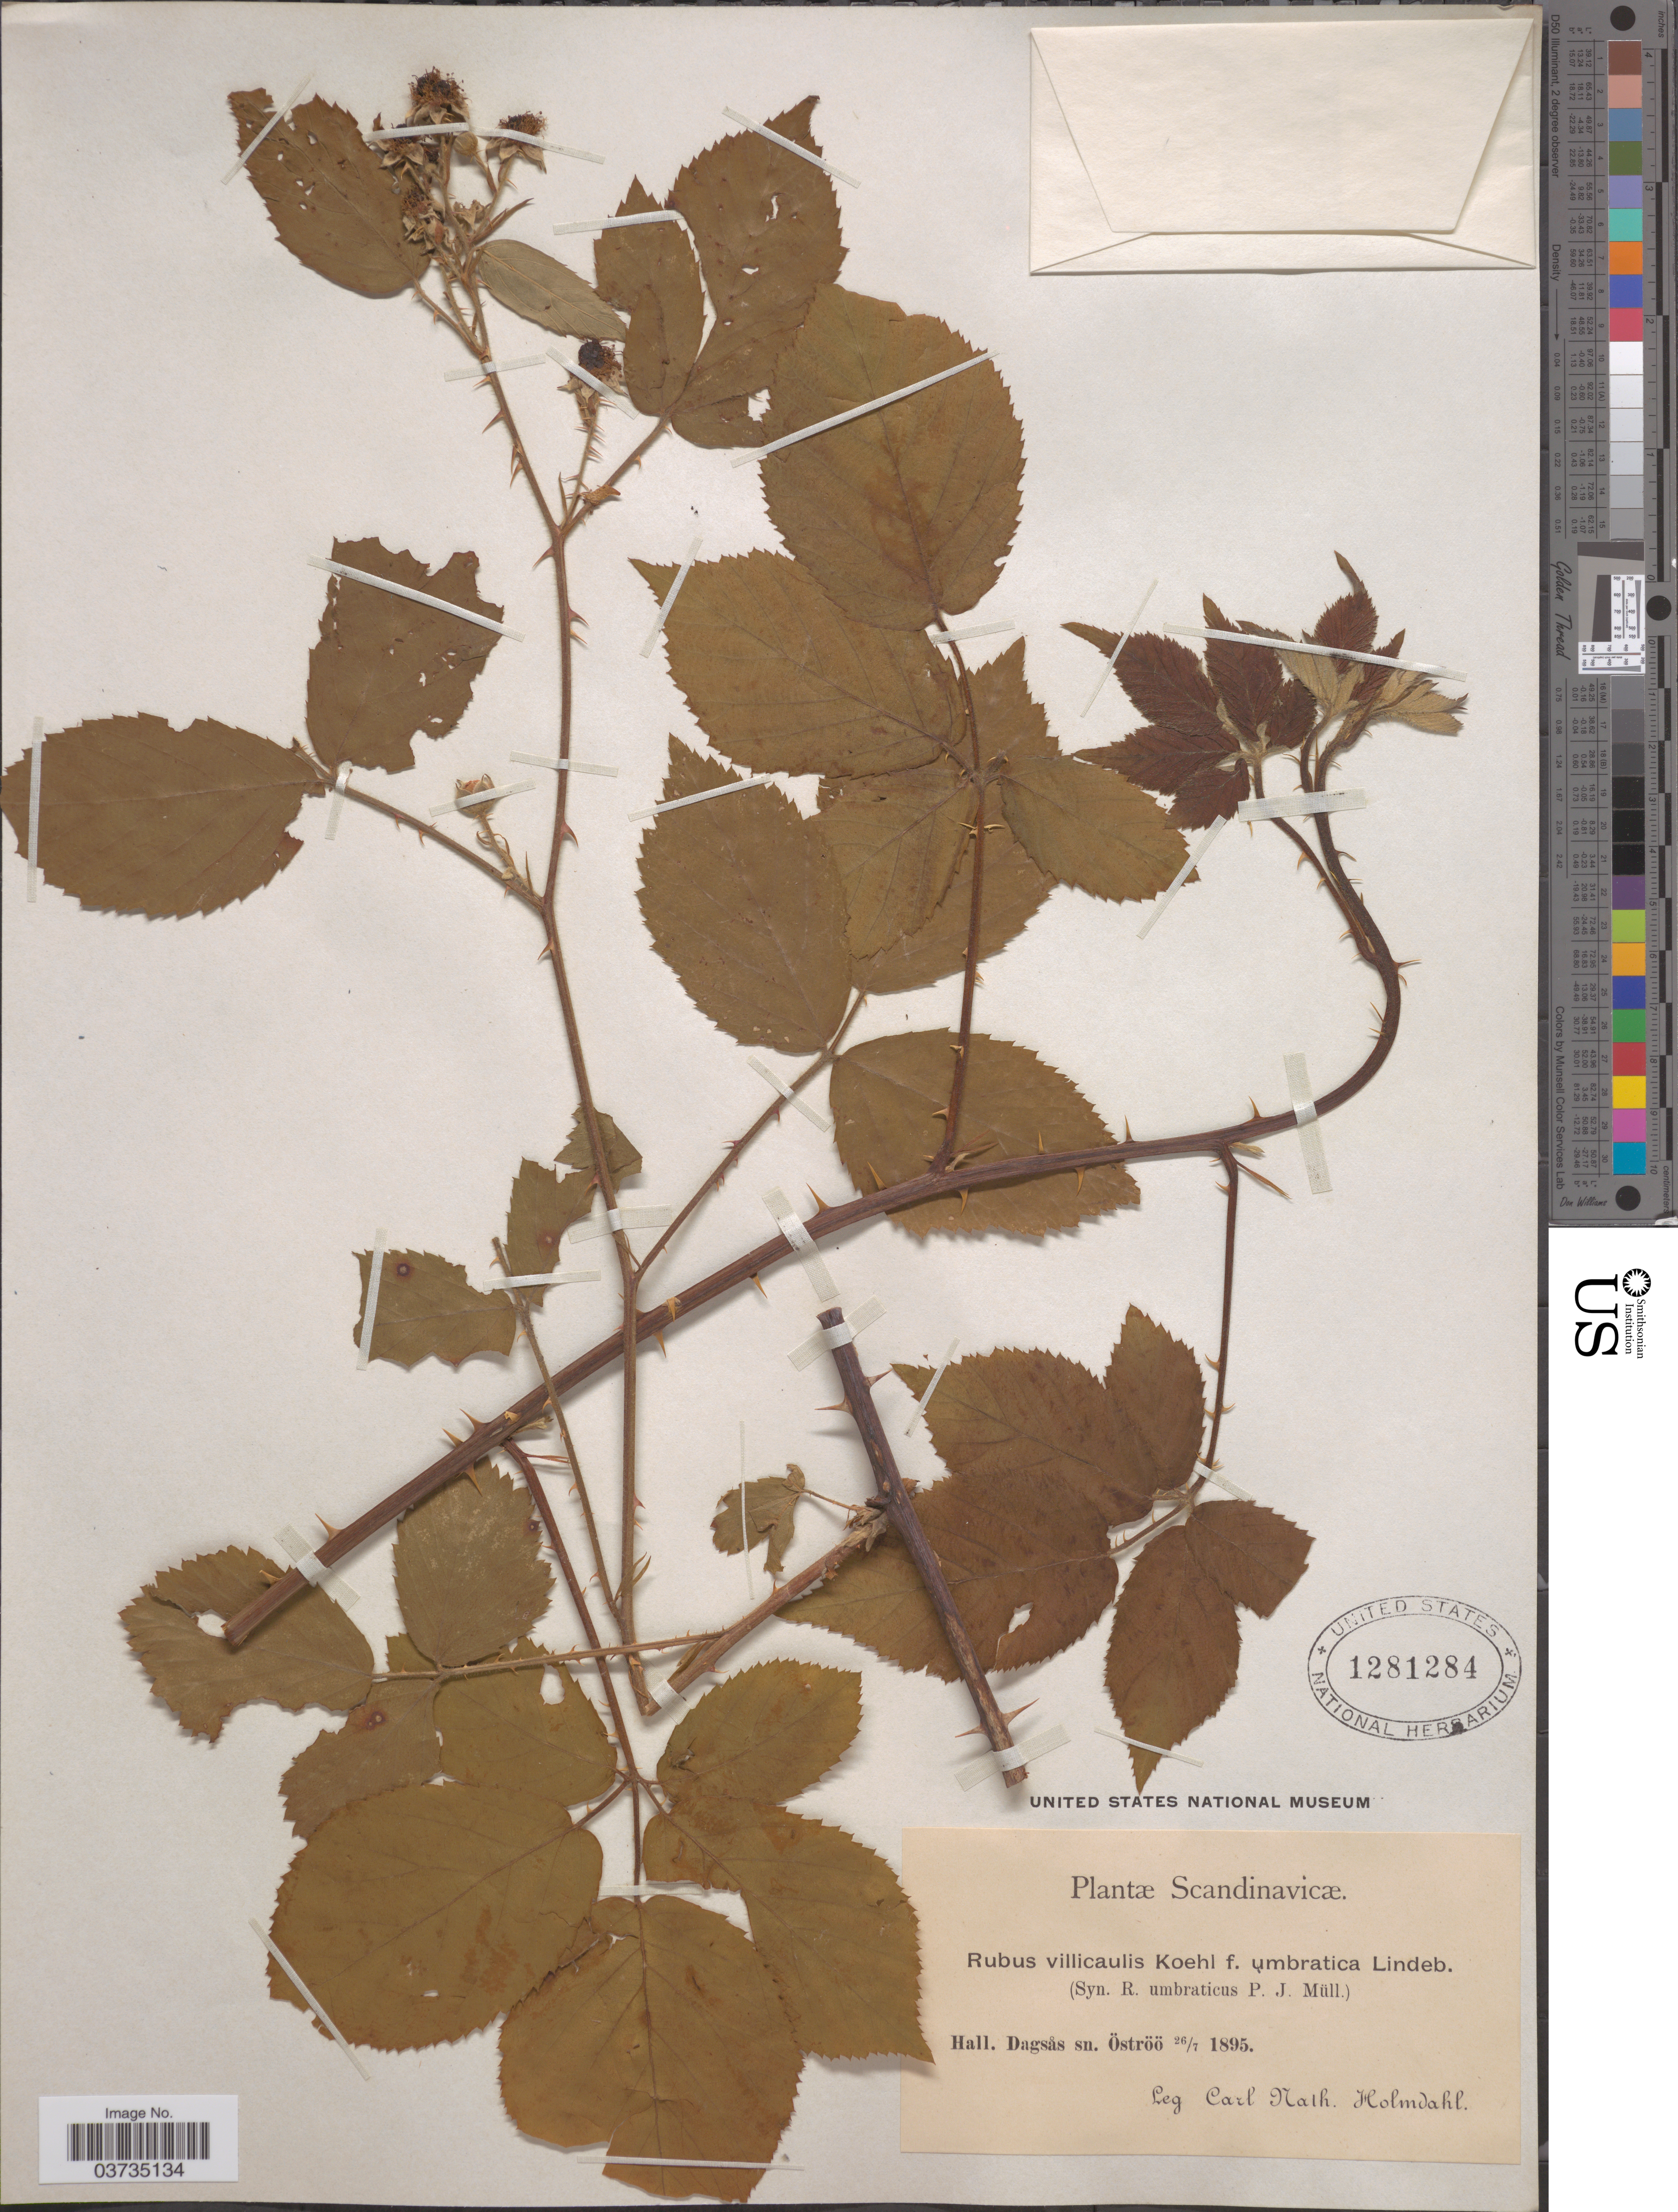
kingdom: Plantae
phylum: Tracheophyta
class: Magnoliopsida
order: Rosales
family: Rosaceae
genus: Rubus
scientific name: Rubus septentrionalis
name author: W.C.R. Watson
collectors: C. Holmdahl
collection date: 1895-07-26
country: Sweden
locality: Scandinavicæ. Hall. Dagsås sn. Öströö.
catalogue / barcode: US 1281284